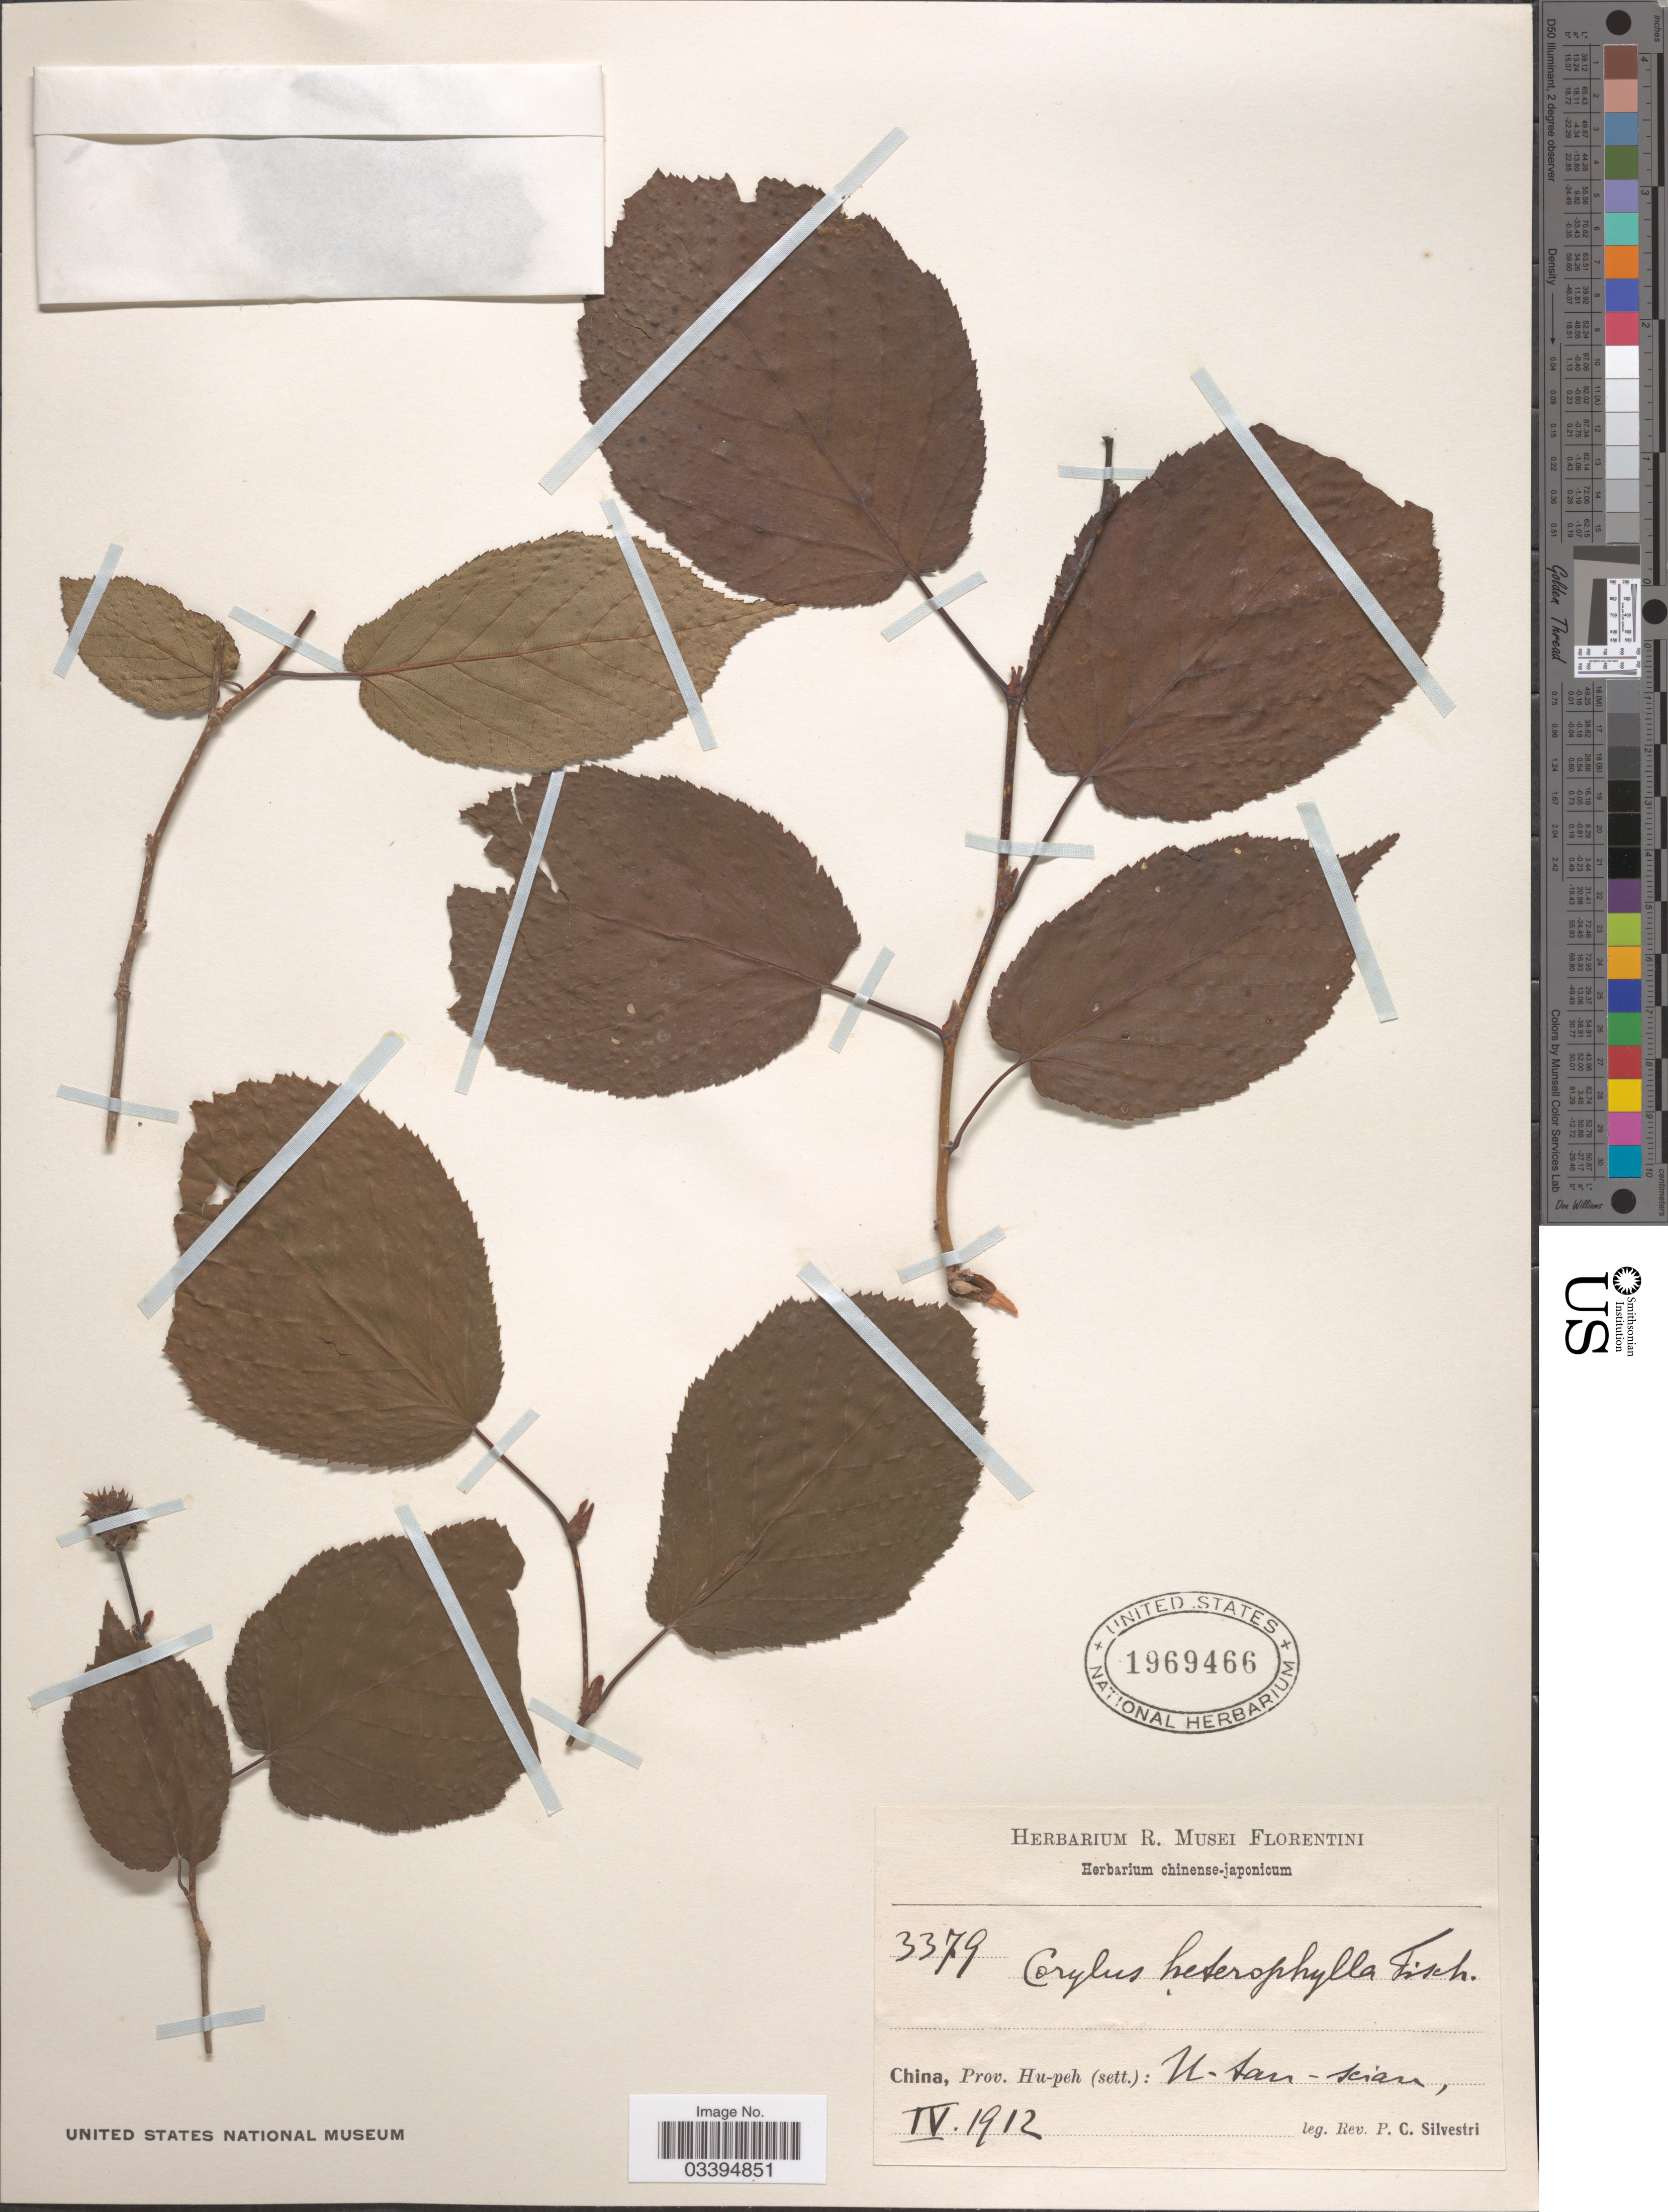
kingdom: Plantae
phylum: Tracheophyta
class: Magnoliopsida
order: Fagales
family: Betulaceae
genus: Corylus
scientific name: Corylus heterophylla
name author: Fisch. ex Trautv.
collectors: P. Silvestri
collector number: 3379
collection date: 1912-04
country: China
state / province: Hubei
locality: Prov. Hu-peh (sett.): U-tan-xian.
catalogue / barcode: US 1969466